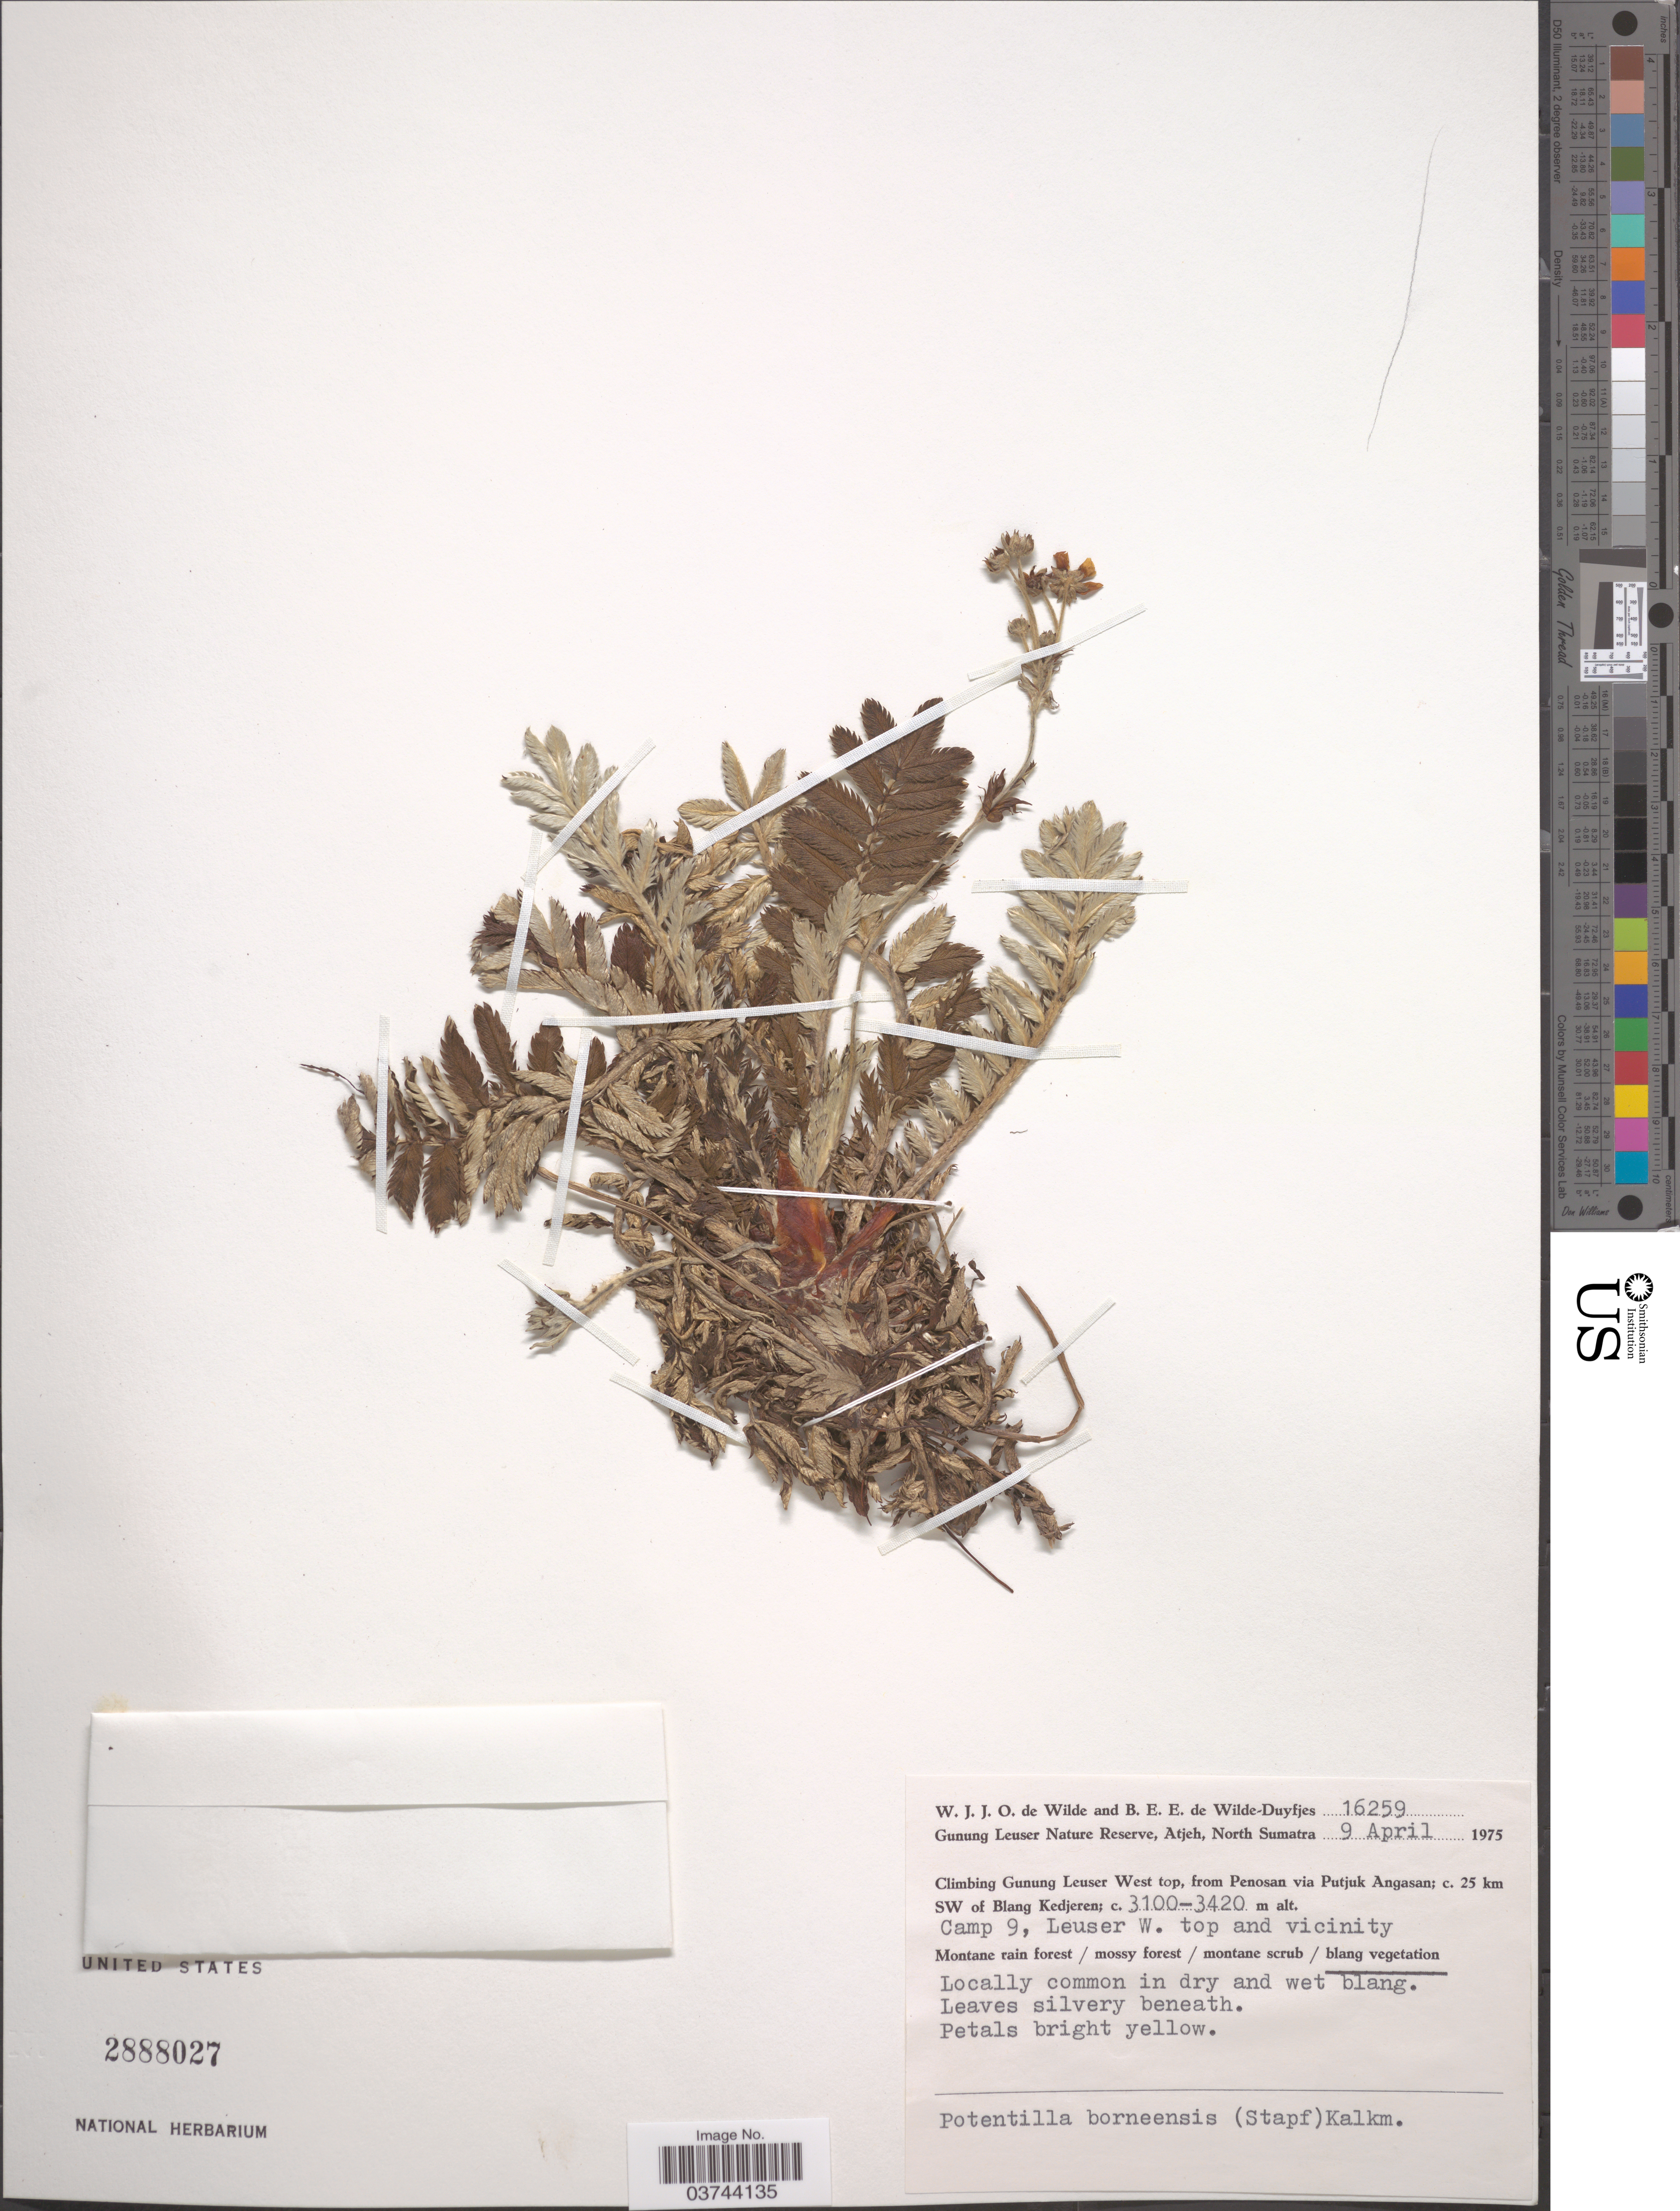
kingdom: Plantae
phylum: Tracheophyta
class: Magnoliopsida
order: Rosales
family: Rosaceae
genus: Potentilla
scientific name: Potentilla borneensis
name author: (Stapf) Kalkman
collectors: W. J. de Wilde & B. E. de Wilde-Duyfjes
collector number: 16259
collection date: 1975-04-09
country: Indonesia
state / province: Sumatra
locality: Gunung Leuser Nature Reserve, Atjeh, North Sumatra. Climbing Gunung Leuser West top, from Penosan via Putjuk Angasan; c. 25 km SW of Blang Kedjeren. Camp 9, Leuser W. top and vicinity.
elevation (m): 3100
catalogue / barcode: US 2888027